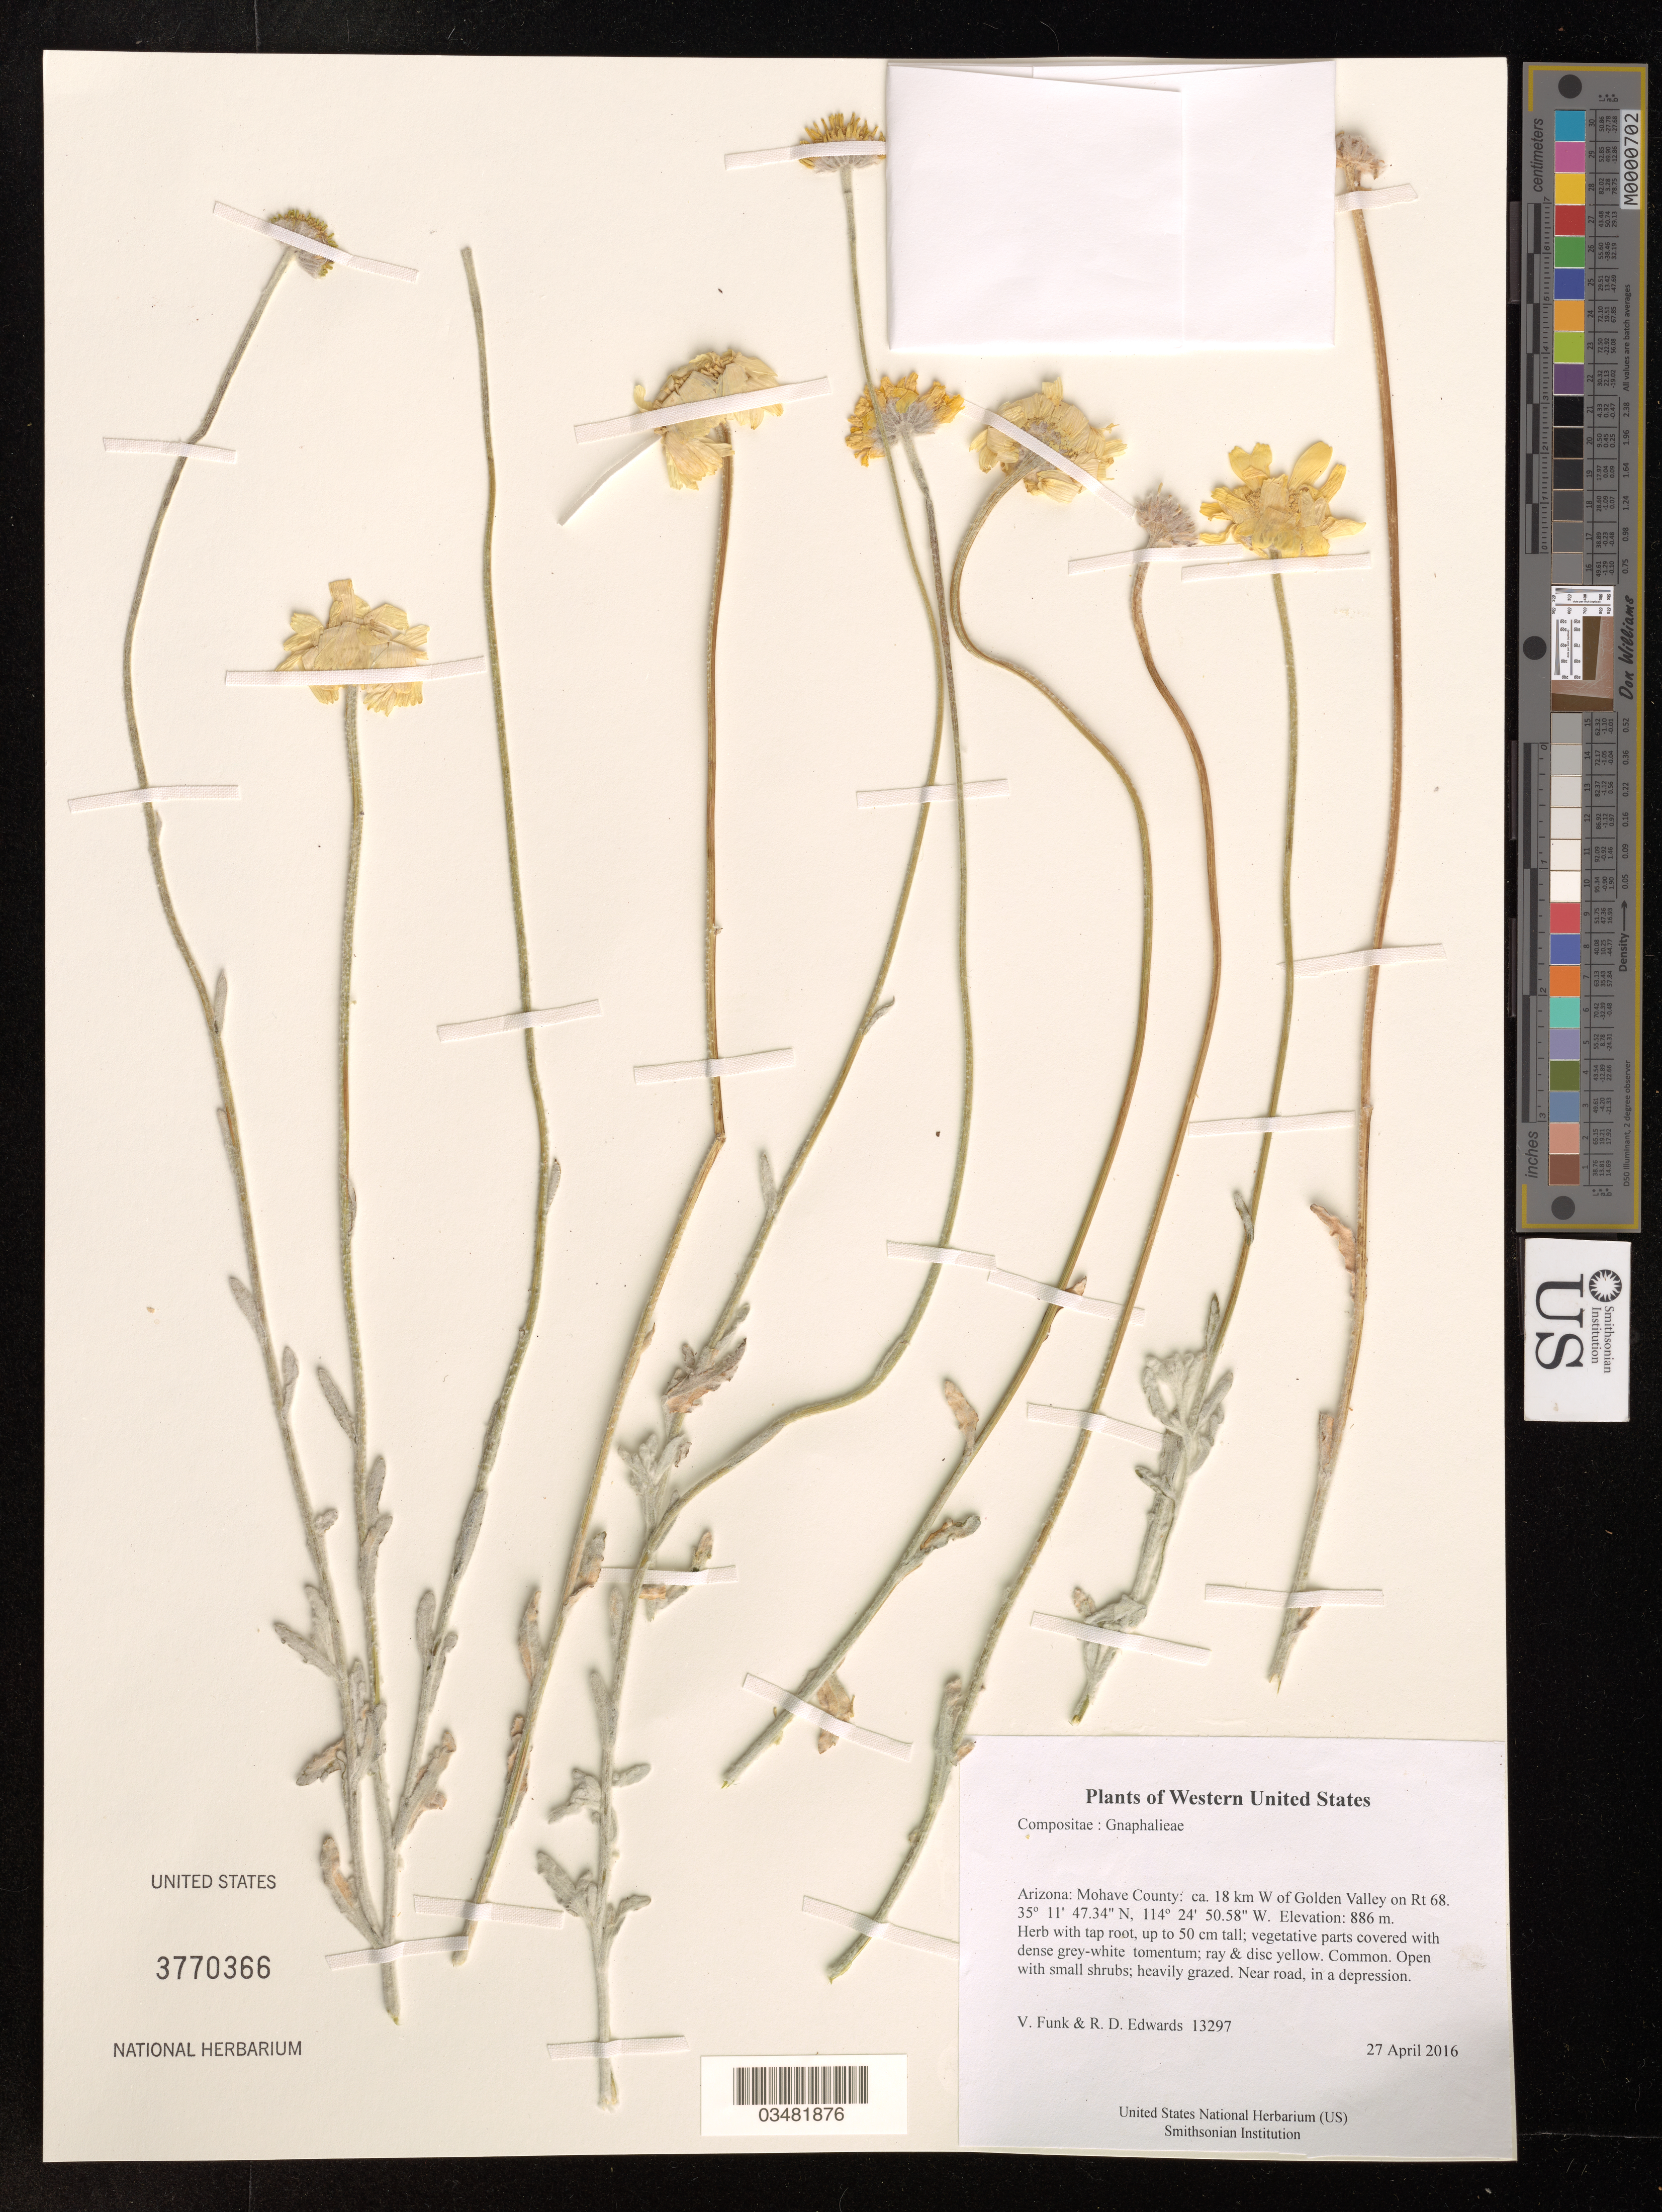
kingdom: Plantae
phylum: Tracheophyta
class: Magnoliopsida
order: Asterales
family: Asteraceae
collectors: R.D. Edwards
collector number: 13297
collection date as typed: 27 April 2016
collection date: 2016-04-27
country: United States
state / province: Arizona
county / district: Mohave County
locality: ca. 18 km W of Golden Valley on Rt 68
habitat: Open with small shrubs; heavily grazed. Near road, in a depression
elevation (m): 886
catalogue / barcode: US 3770366